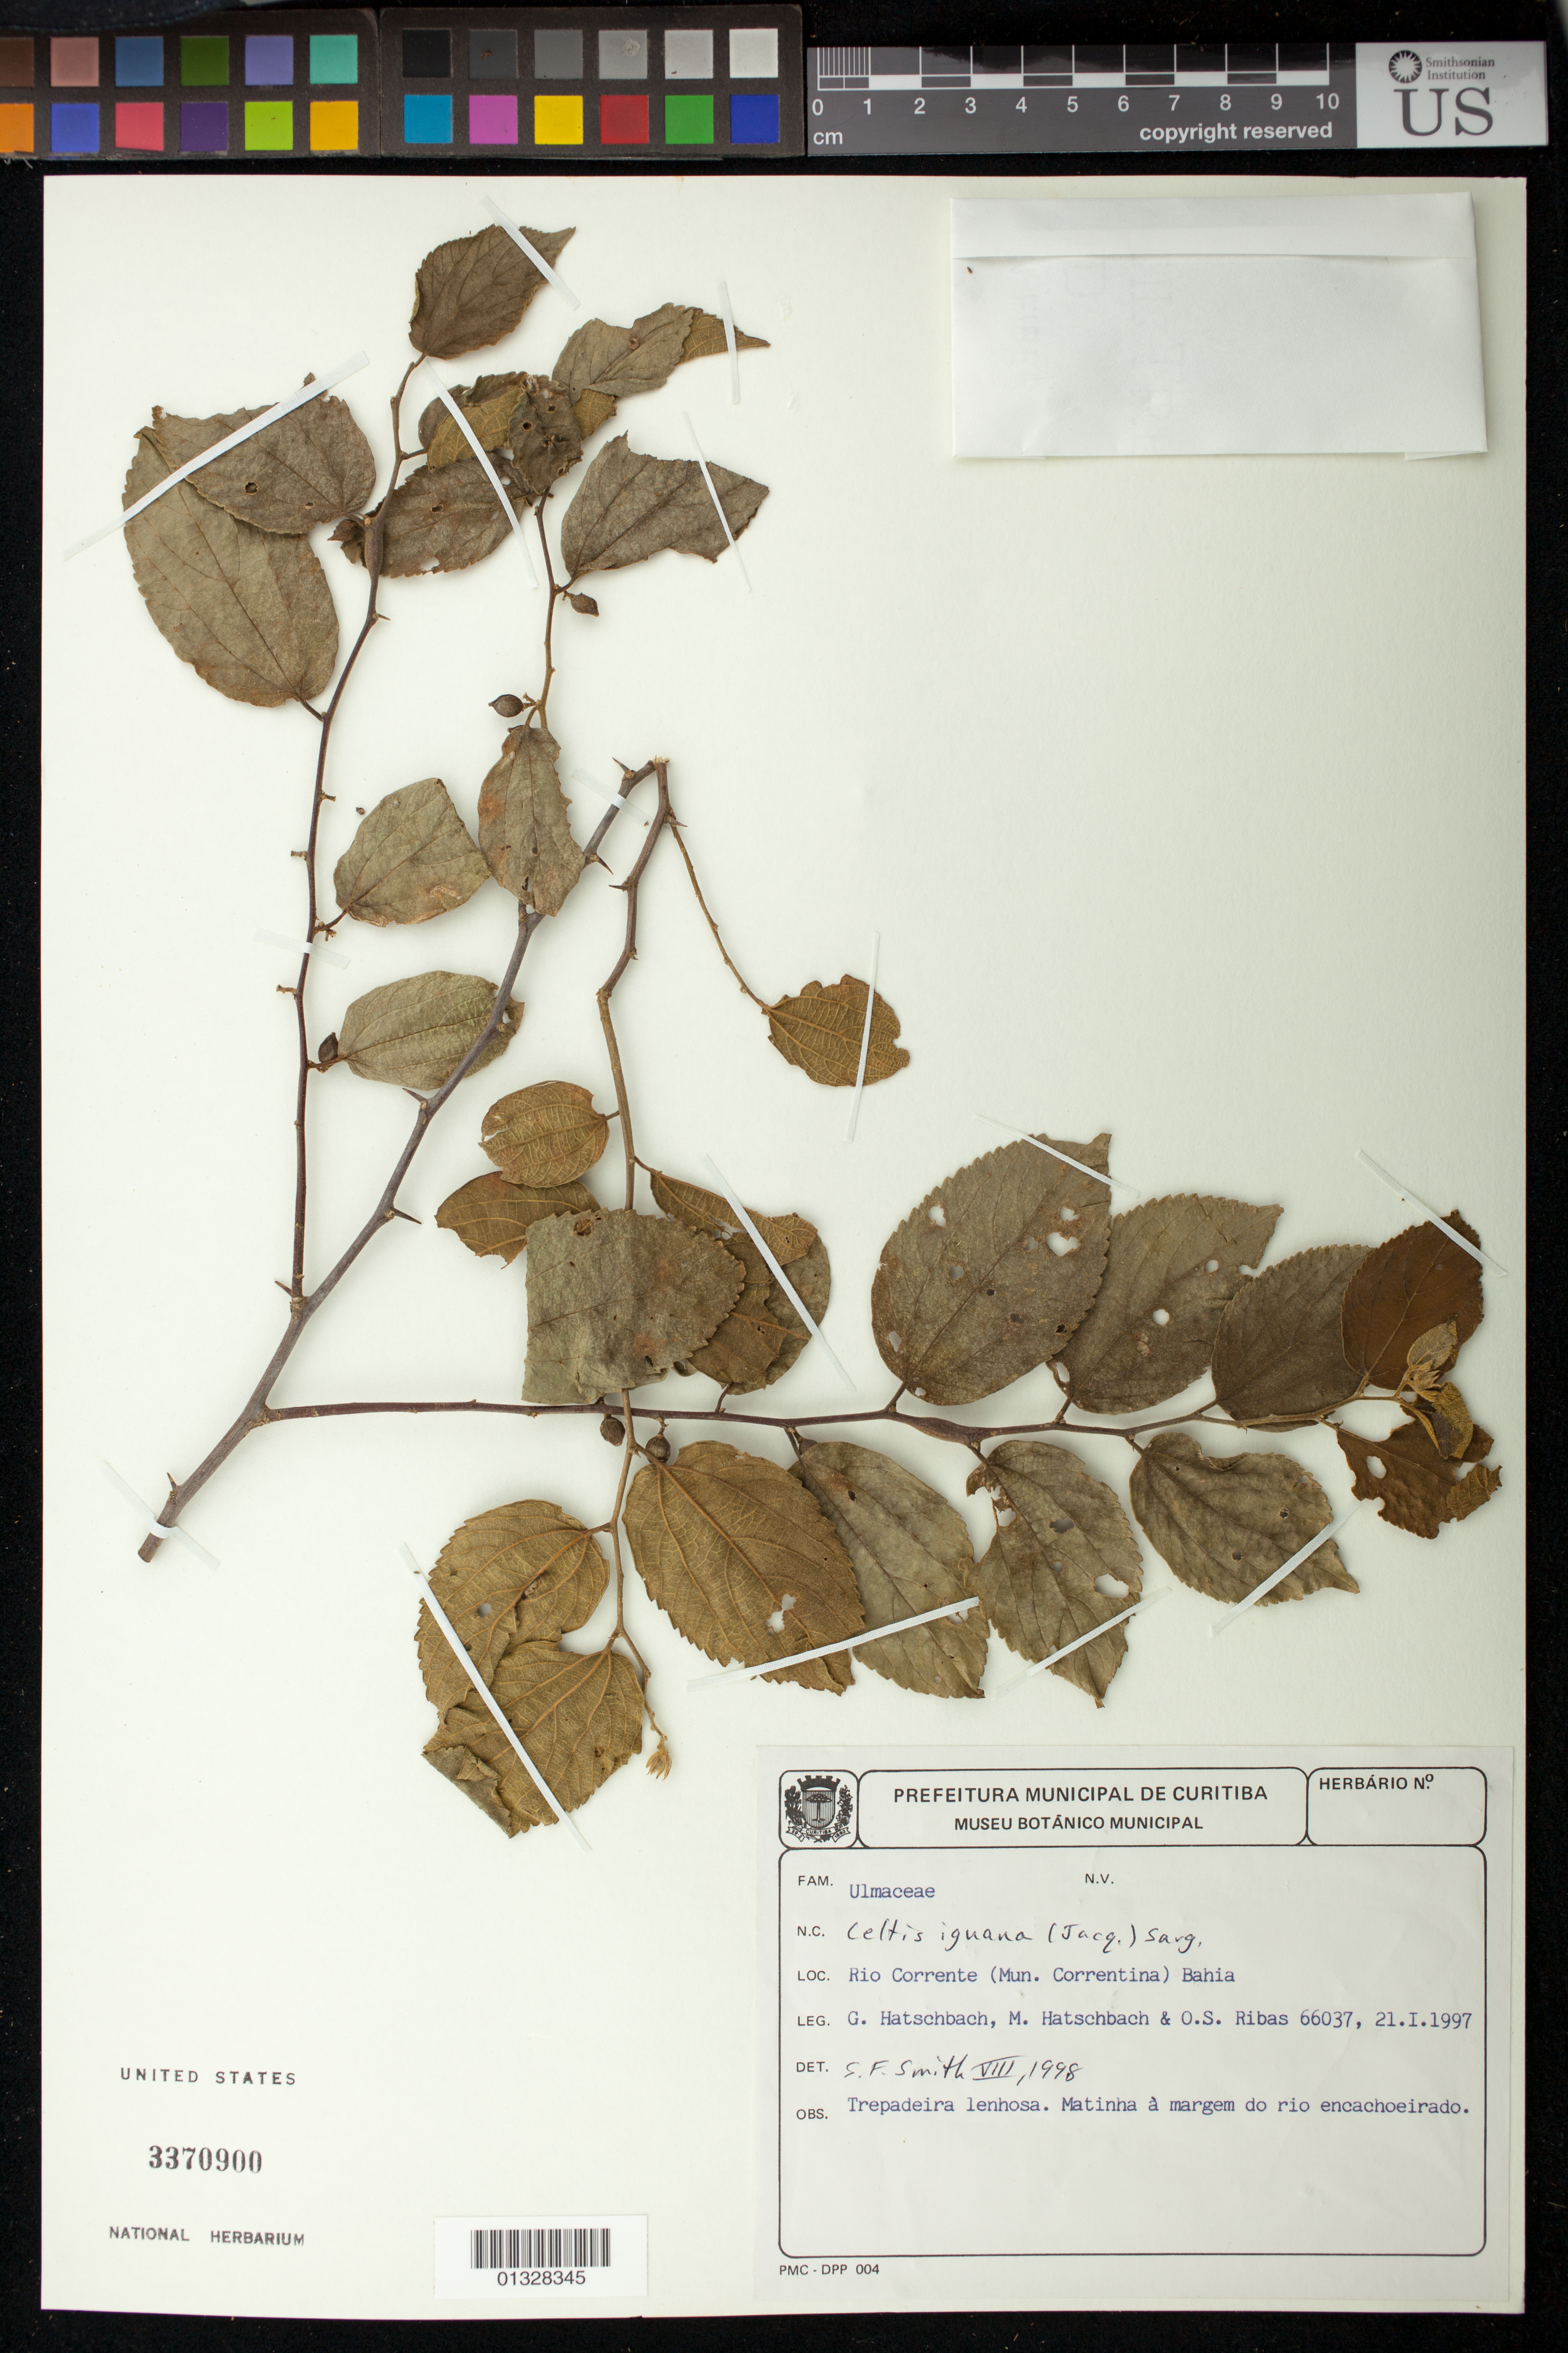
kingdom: Plantae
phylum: Tracheophyta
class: Magnoliopsida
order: Rosales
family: Cannabaceae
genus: Celtis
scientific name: Celtis iguanaea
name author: (Jacq.) Sarg.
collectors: G. Hatschbach, M. M. Hatschbach & O. S. Ribas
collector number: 66037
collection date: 1997-01-21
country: Brazil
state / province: Bahia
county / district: Correntina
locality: Rio Corrente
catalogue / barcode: US 3370900